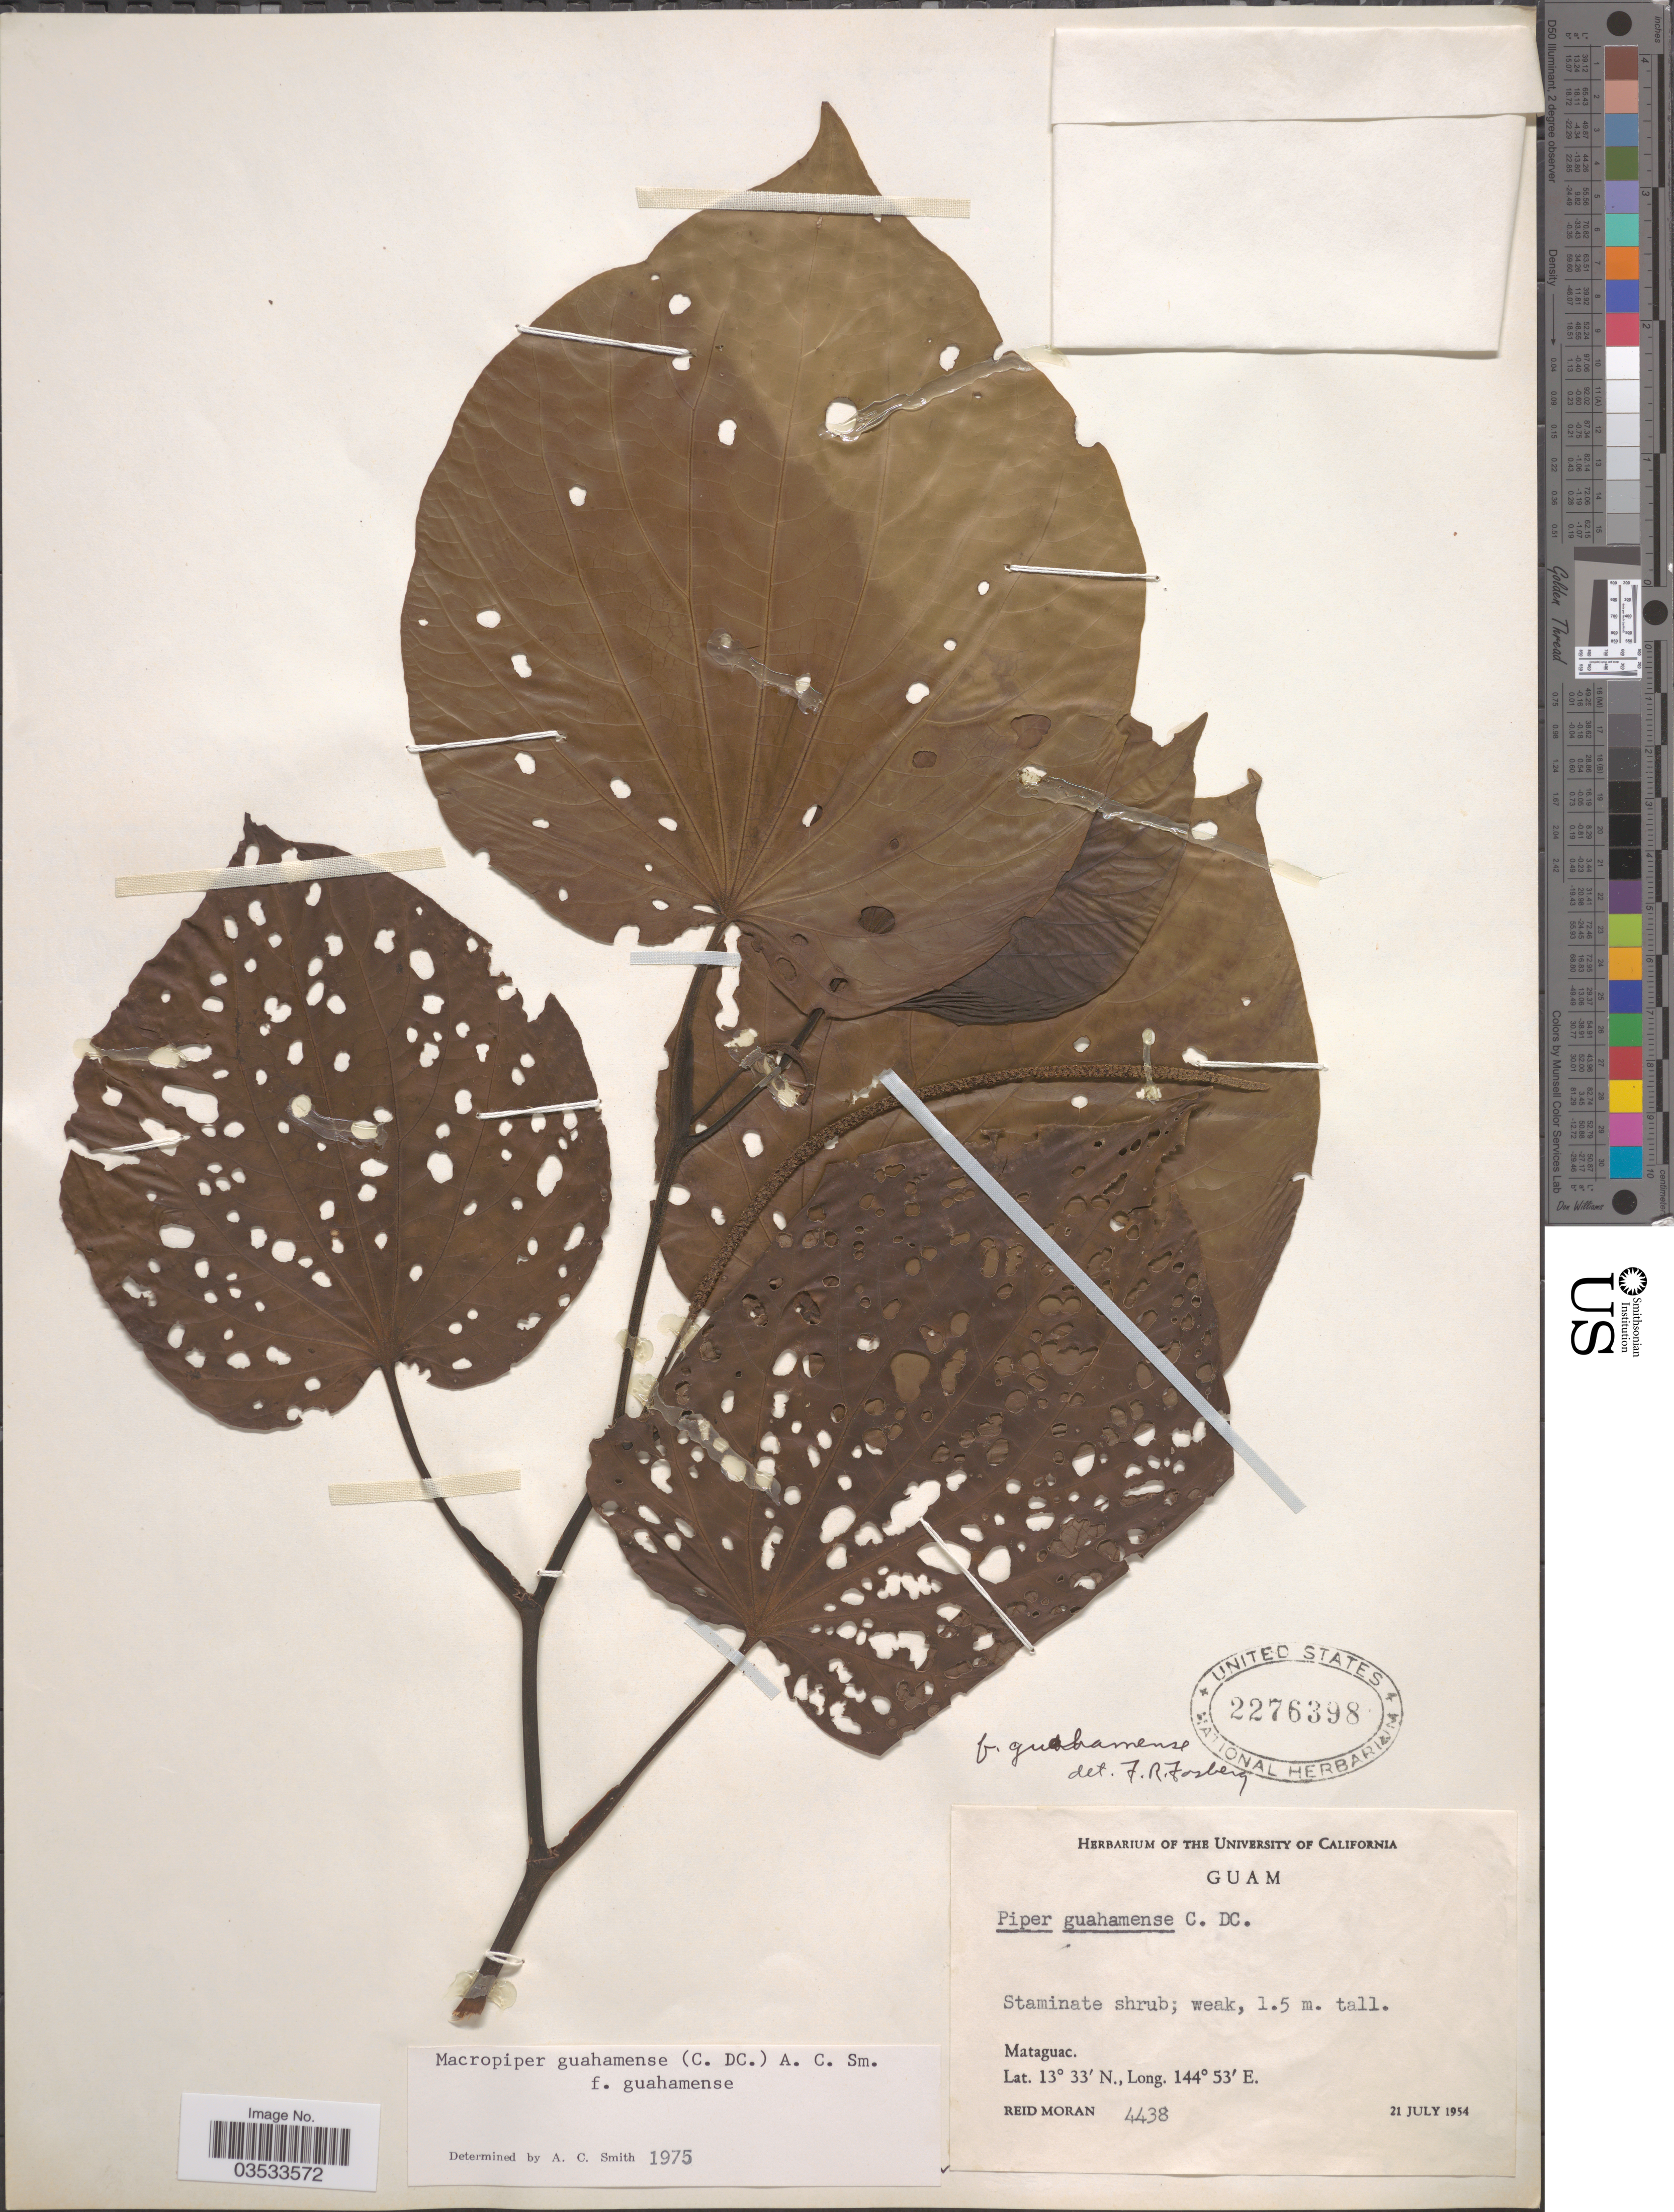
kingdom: Plantae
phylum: Tracheophyta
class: Magnoliopsida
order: Piperales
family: Piperaceae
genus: Piper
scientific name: Piper guahamense f. guahamense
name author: C. DC.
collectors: R. V. Moran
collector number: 4438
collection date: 1954-07-21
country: Guam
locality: Mataguac.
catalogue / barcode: US 2276398